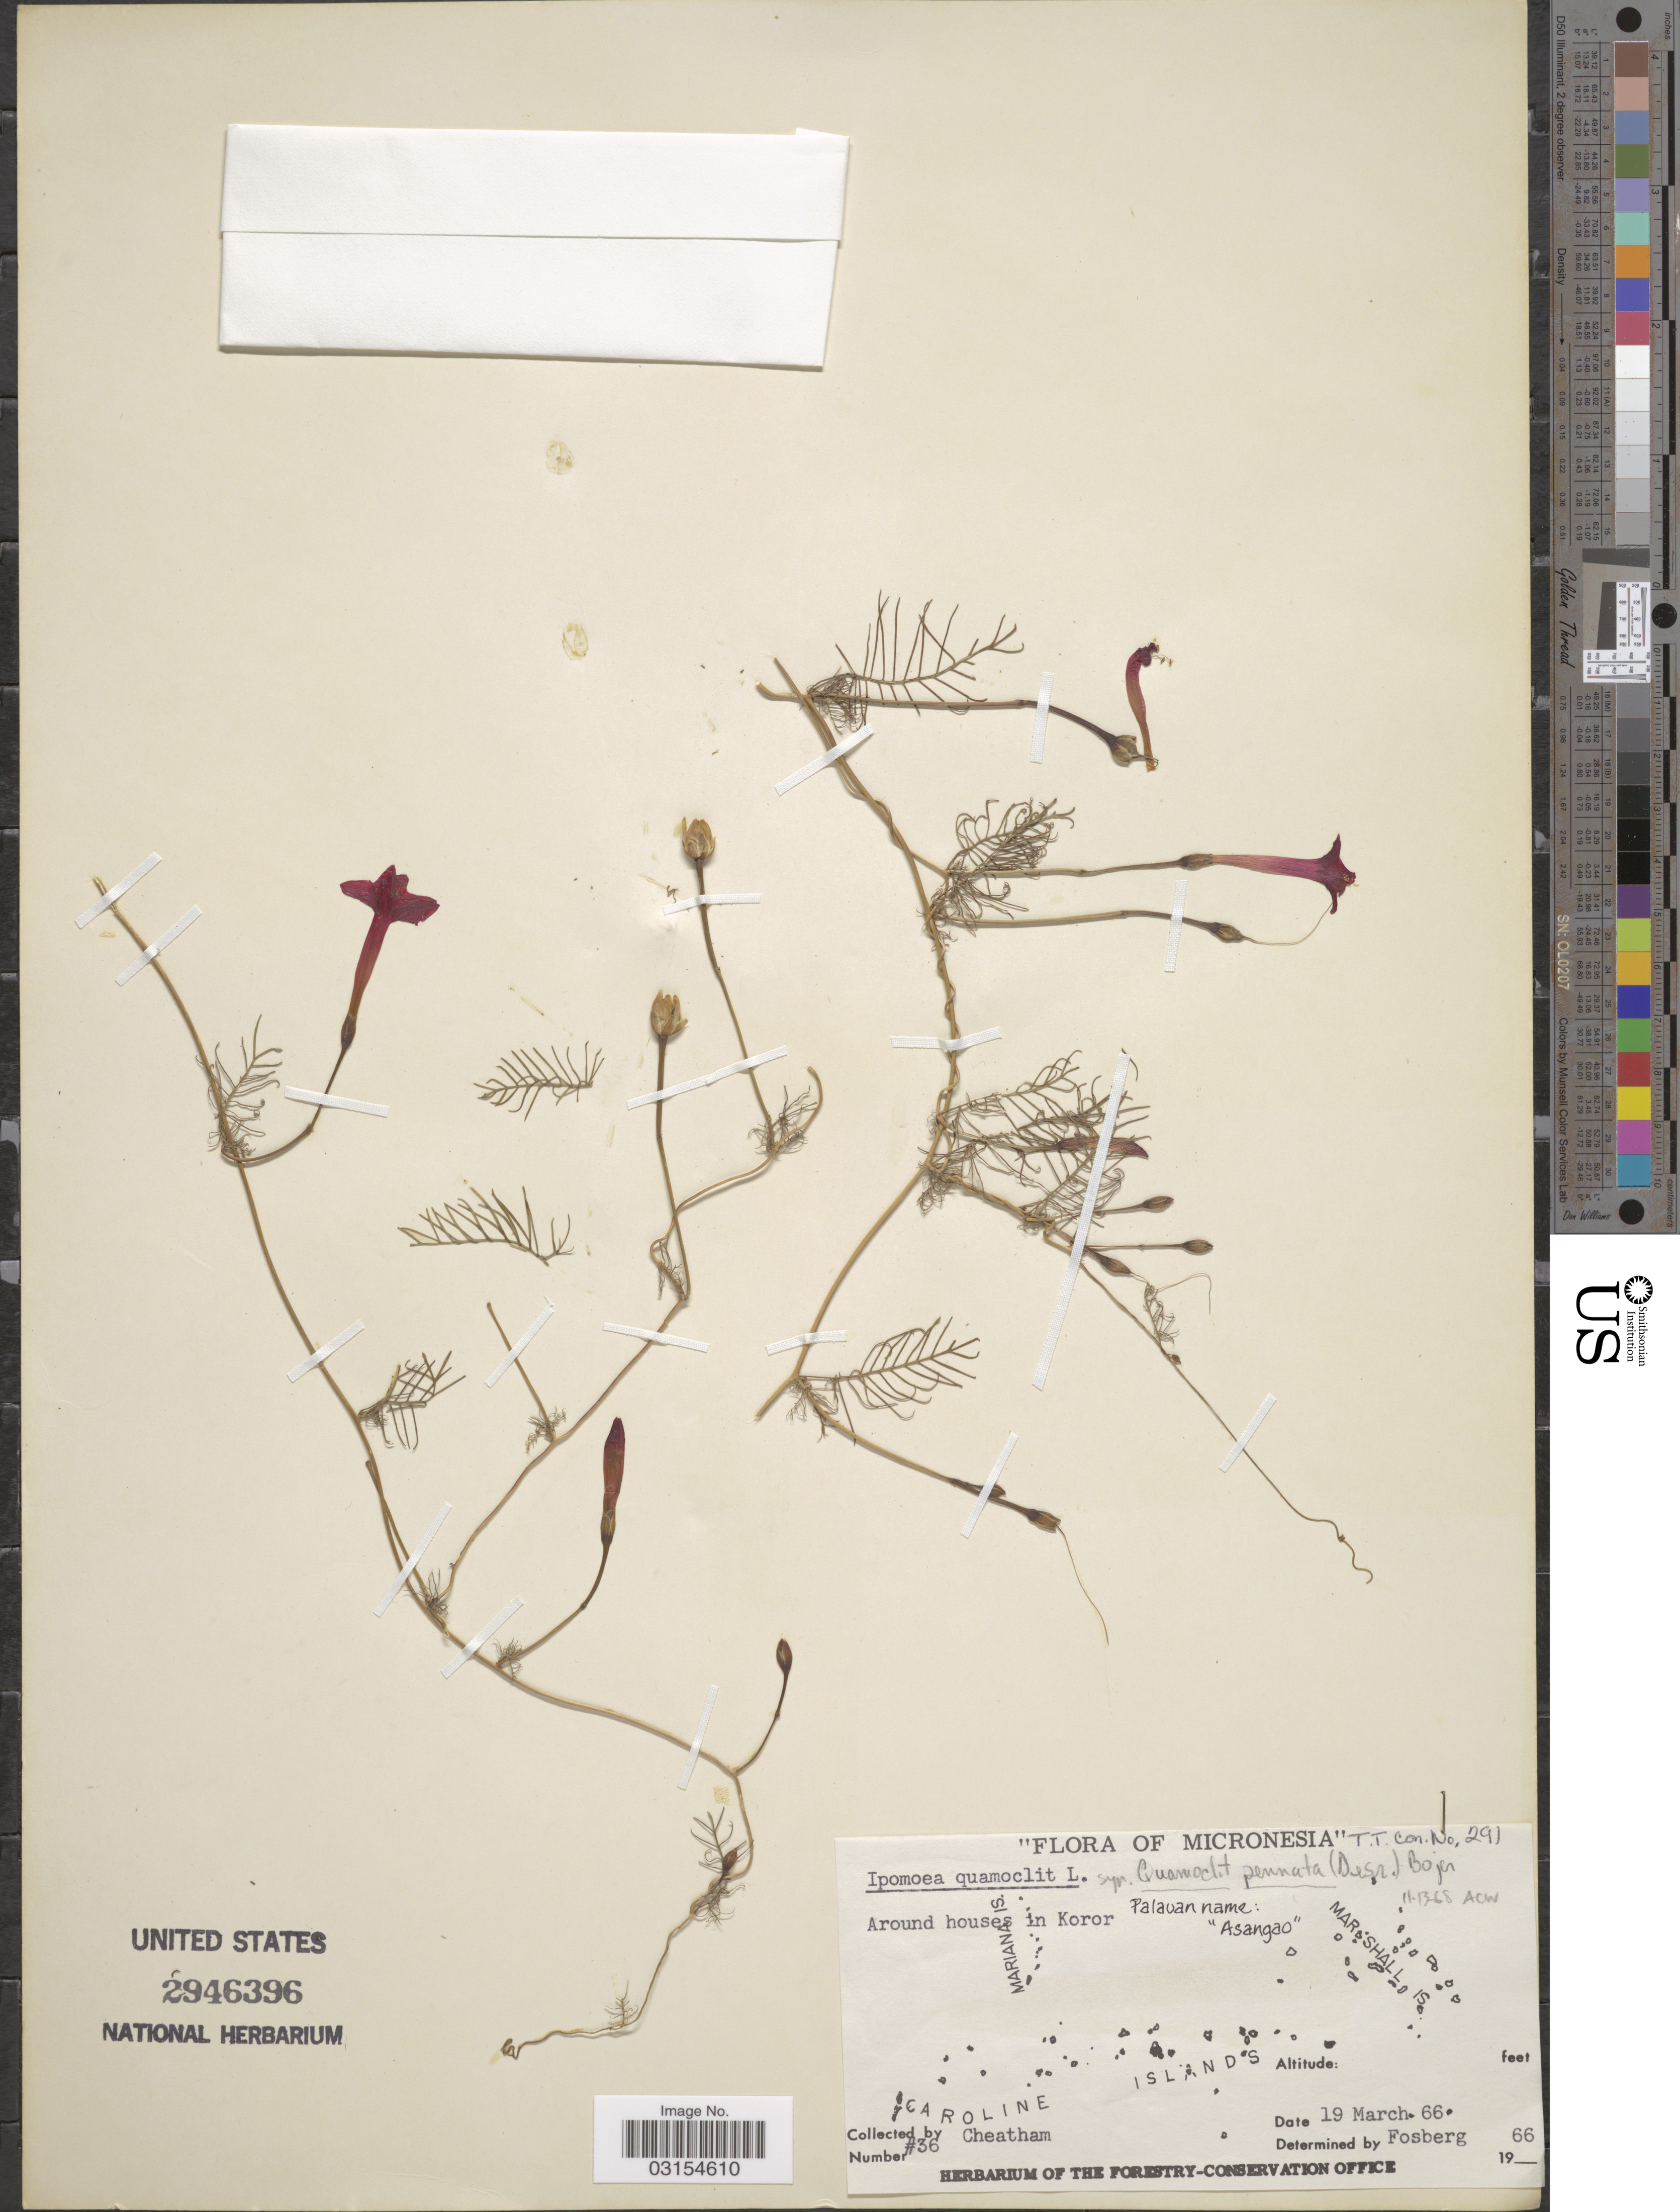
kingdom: Plantae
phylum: Tracheophyta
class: Magnoliopsida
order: Solanales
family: Convolvulaceae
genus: Ipomoea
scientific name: Ipomoea quamoclit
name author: L.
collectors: Cheatham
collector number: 36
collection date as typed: Transcribed d/m/y: 19/3/66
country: Palau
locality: Around houses in Koror. Caroline Islands.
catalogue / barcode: US 2946396